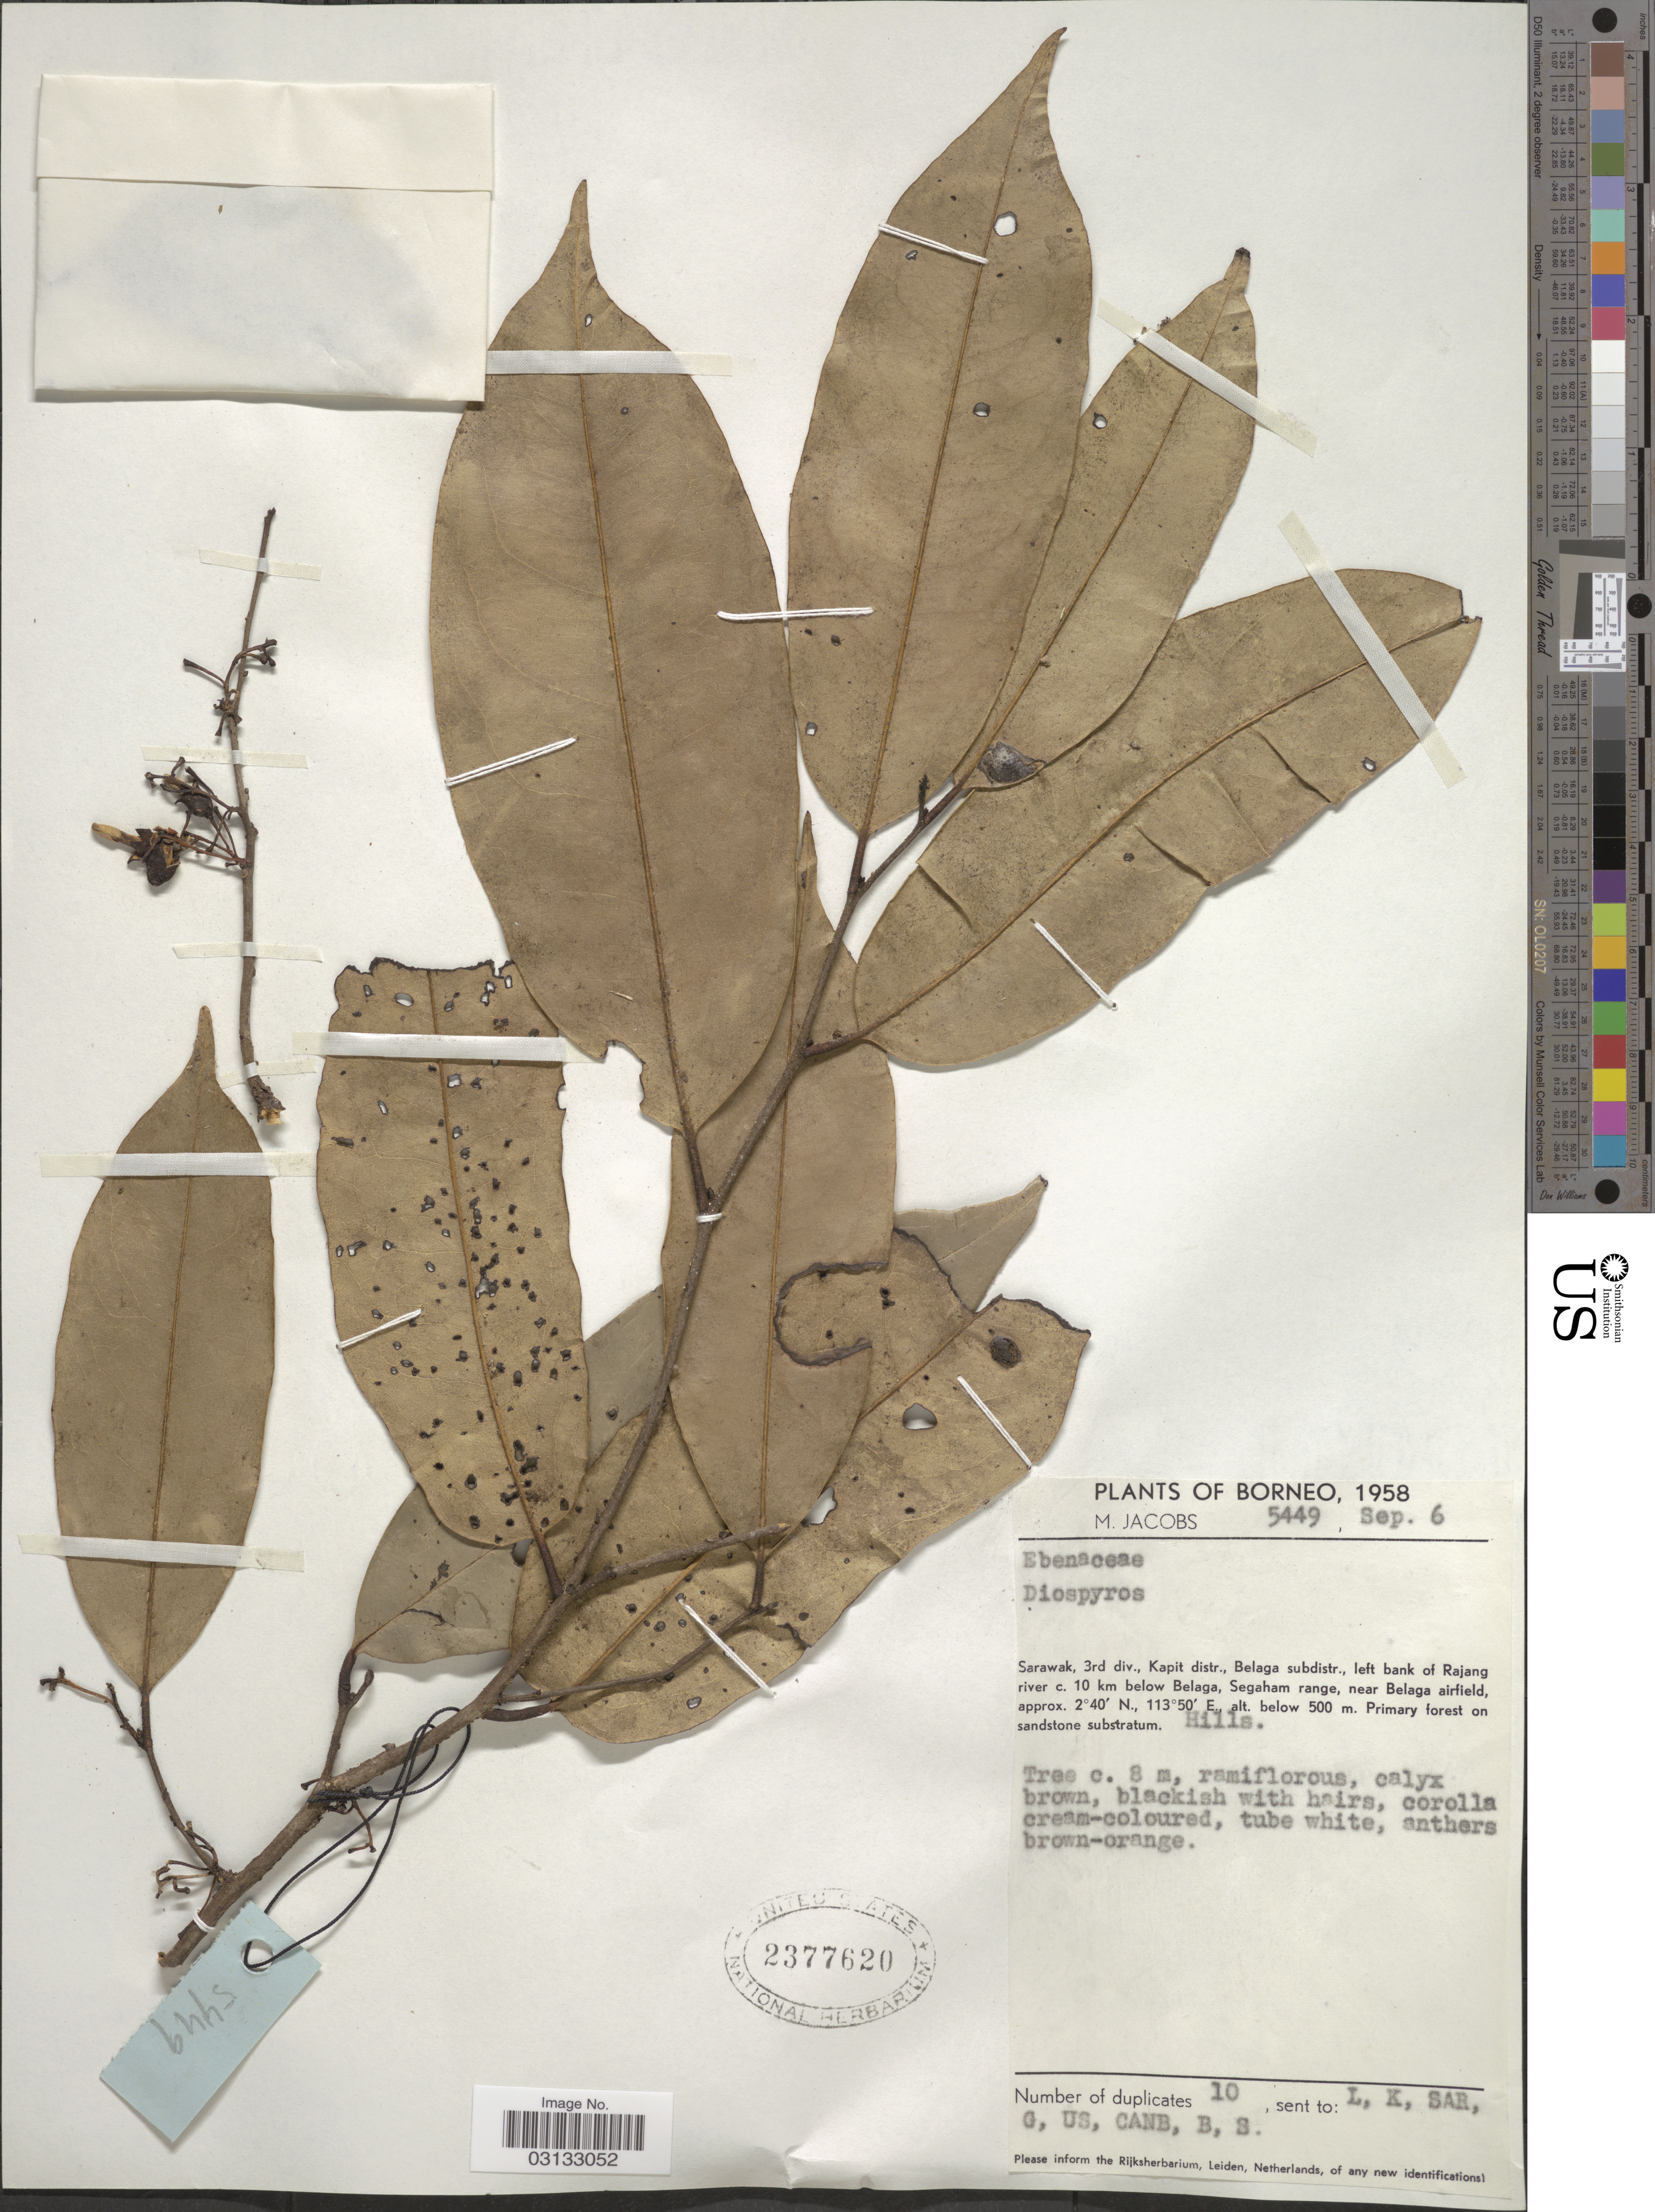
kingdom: Plantae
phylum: Tracheophyta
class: Magnoliopsida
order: Ericales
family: Ebenaceae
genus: Diospyros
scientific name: Diospyros sp.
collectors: M. Jacobs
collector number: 5449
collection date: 1958-09-06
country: Malaysia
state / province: Sarawak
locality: Sarawak, 3rd div., Kapit distr., Belaga subdistr., left bank of Rajang river c. 10 km below Belaga, Segaham range, near Belaga airfield, Hills.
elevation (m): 500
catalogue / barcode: US 2377620